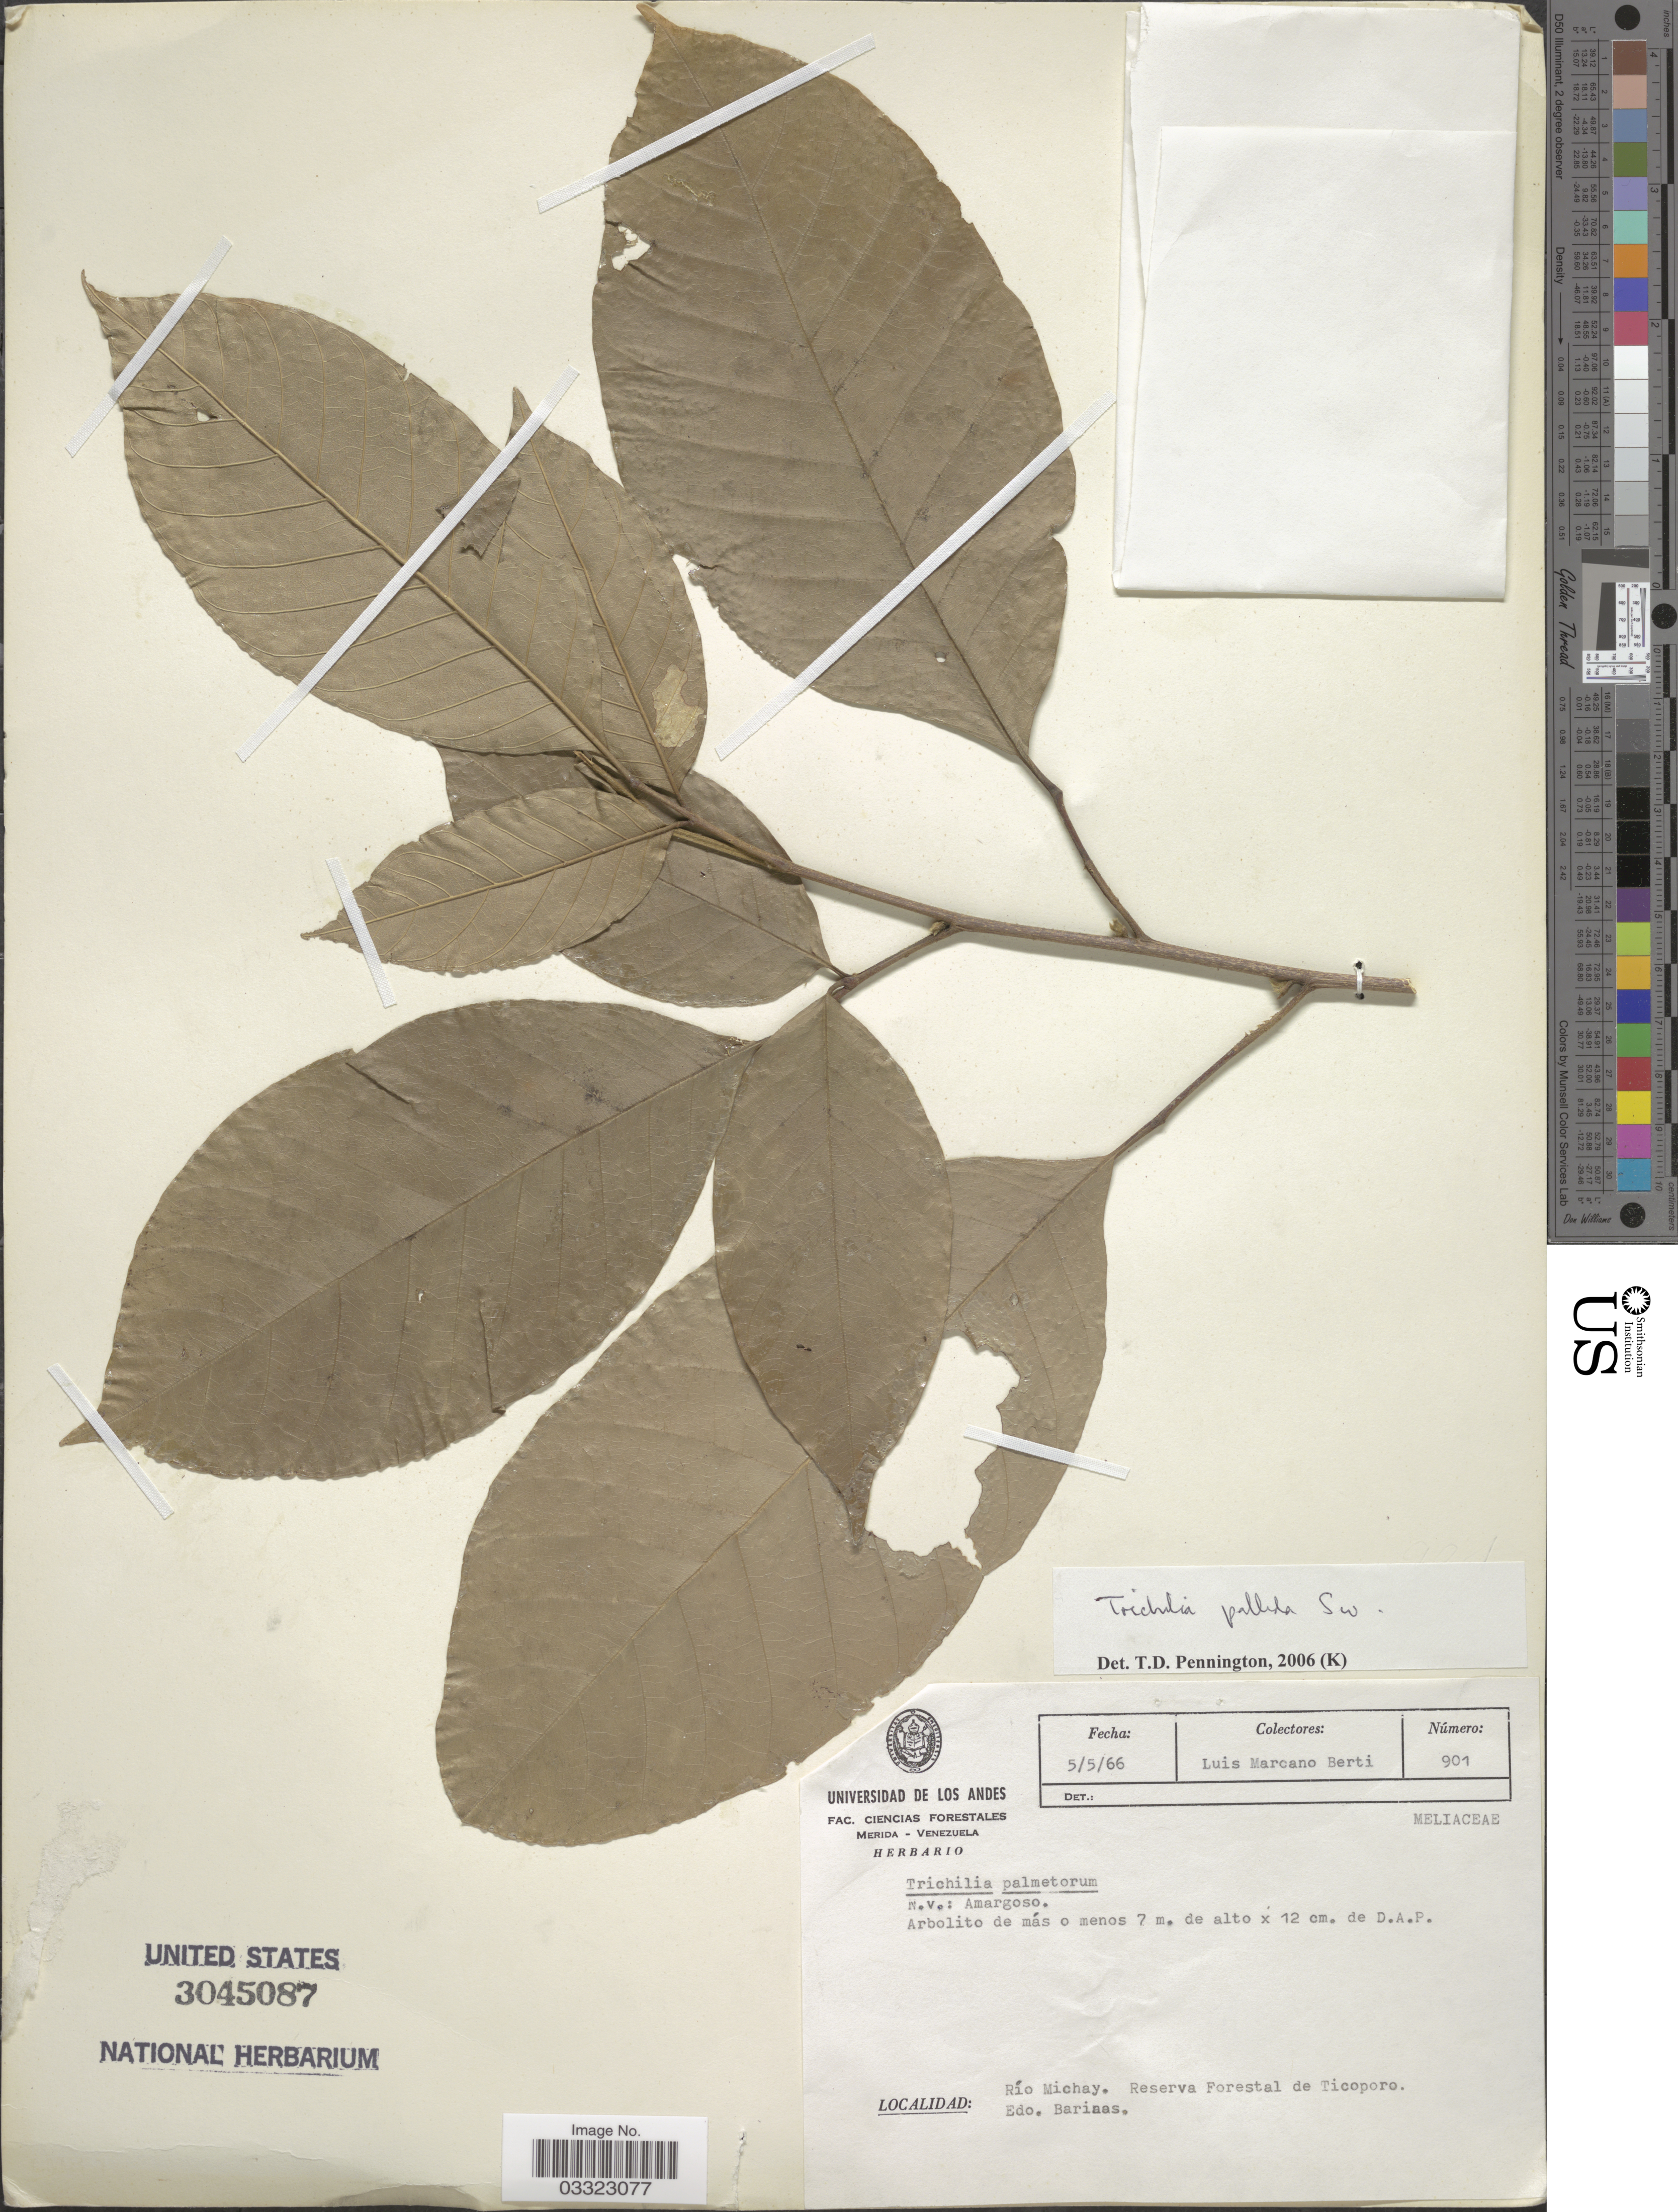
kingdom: Plantae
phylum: Tracheophyta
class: Magnoliopsida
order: Sapindales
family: Meliaceae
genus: Trichilia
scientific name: Trichilia pallida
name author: Sw.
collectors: L. Marcano-Berti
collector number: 901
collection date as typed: Transcribed d/m/y: 5/5/66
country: Venezuela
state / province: Barinas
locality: Río Michay. Reserva Forestal de Ticoporo.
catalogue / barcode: US 3045087